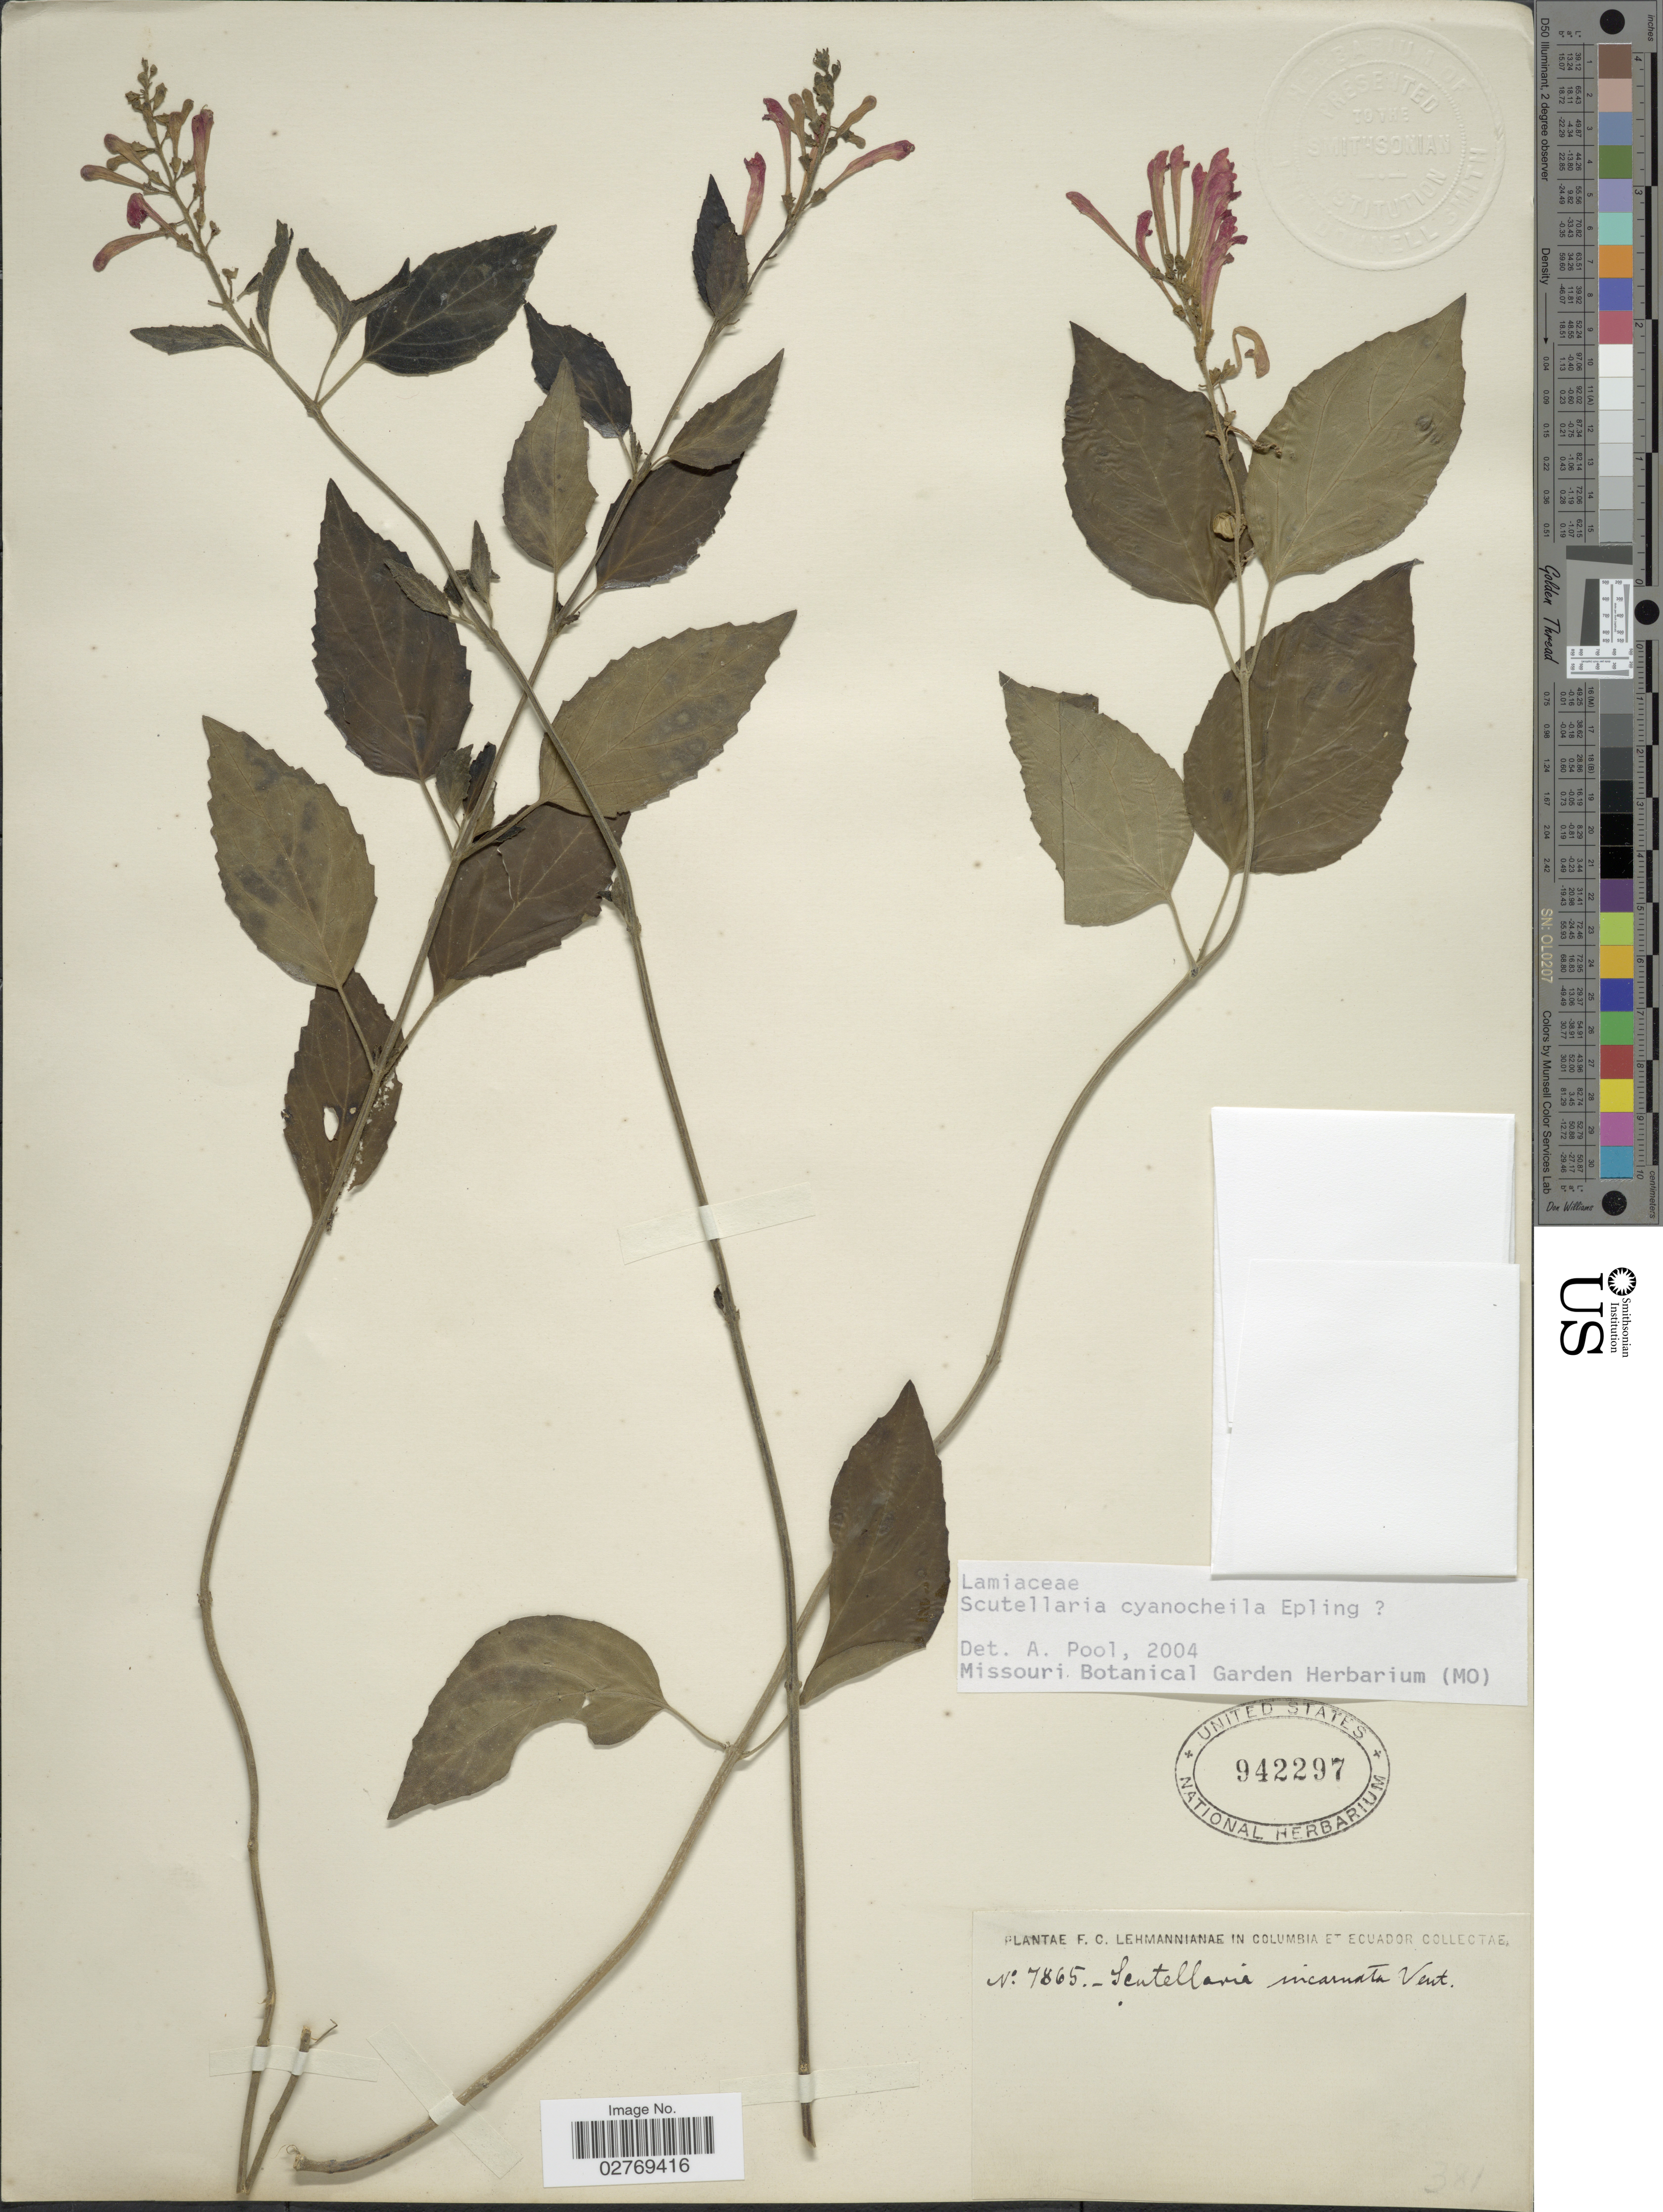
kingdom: Plantae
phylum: Tracheophyta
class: Magnoliopsida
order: Lamiales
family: Lamiaceae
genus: Scutellaria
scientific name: Scutellaria cyanocheila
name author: Epling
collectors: F. C. Lehmann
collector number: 7865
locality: Columbia et Ecuador.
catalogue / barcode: US 942297